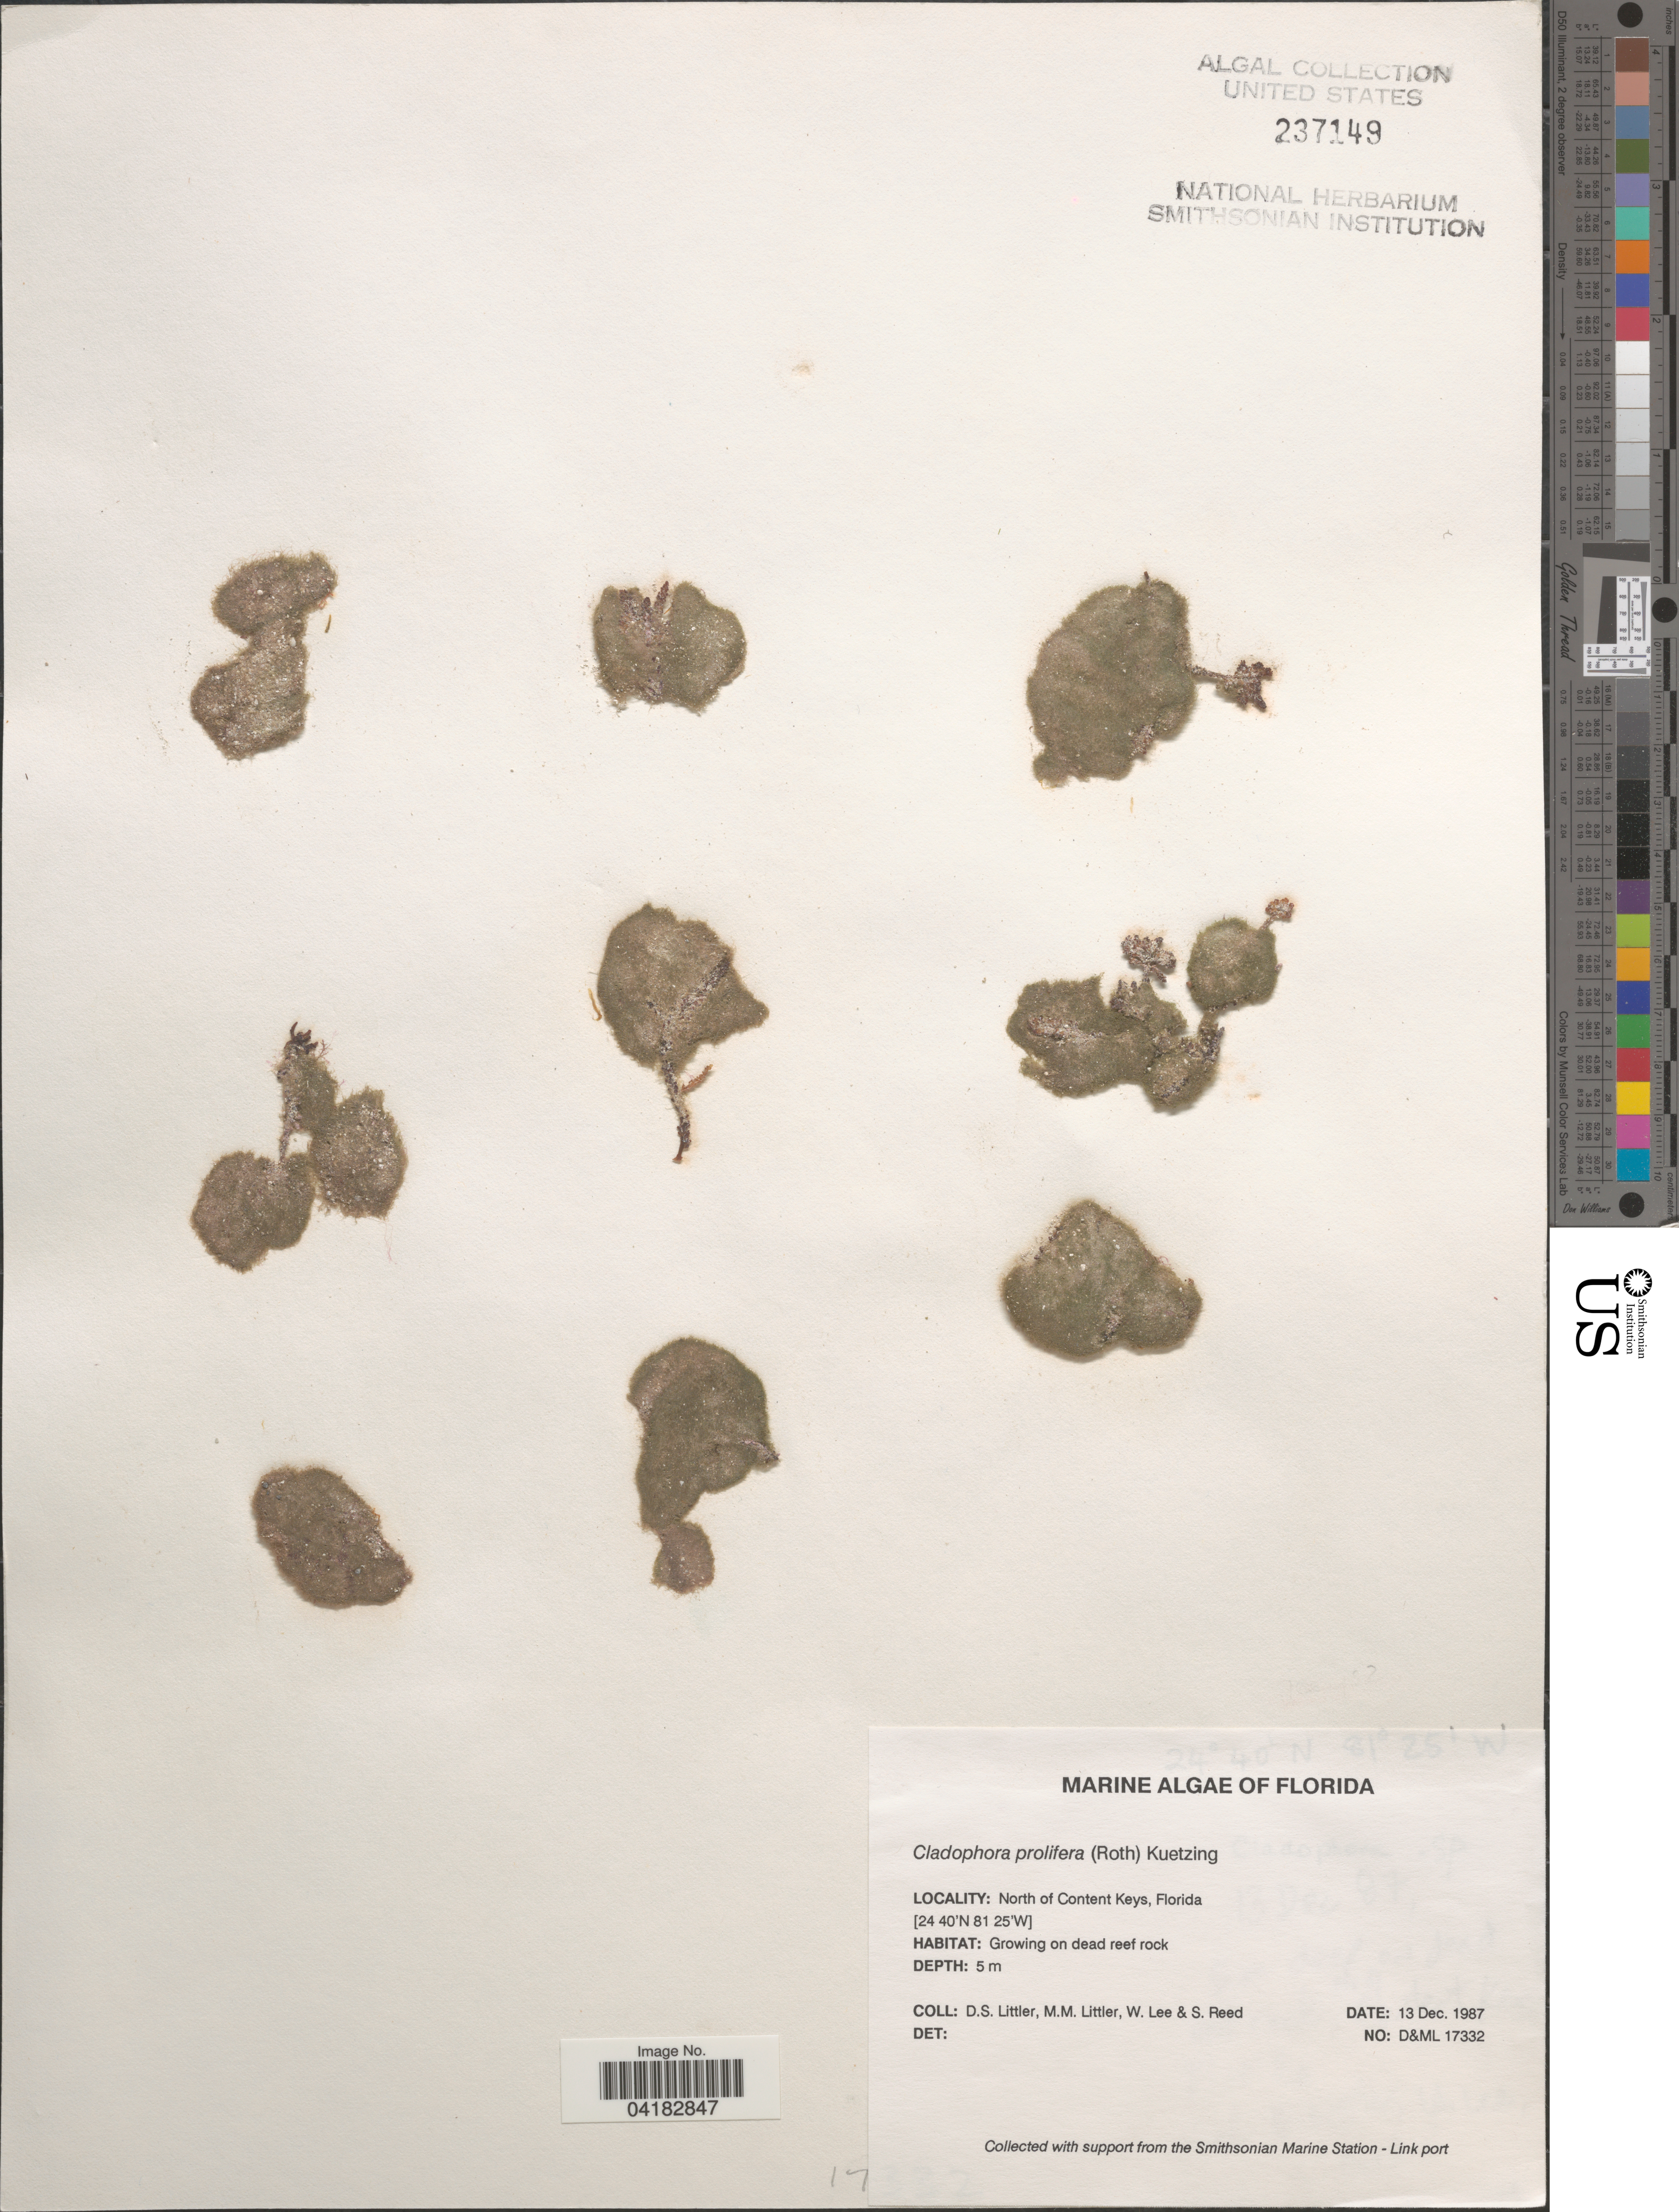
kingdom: Plantae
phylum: Chlorophyta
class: Ulvophyceae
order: Cladophorales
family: Cladophoraceae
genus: Cladophora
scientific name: Cladophora prolifera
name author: (Roth) Kütz.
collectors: D. S. Littler, W. Lee & S. Reed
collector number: D&ML17332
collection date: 1987-12-13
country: United States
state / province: Florida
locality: North of Content Keys.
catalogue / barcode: US 237149